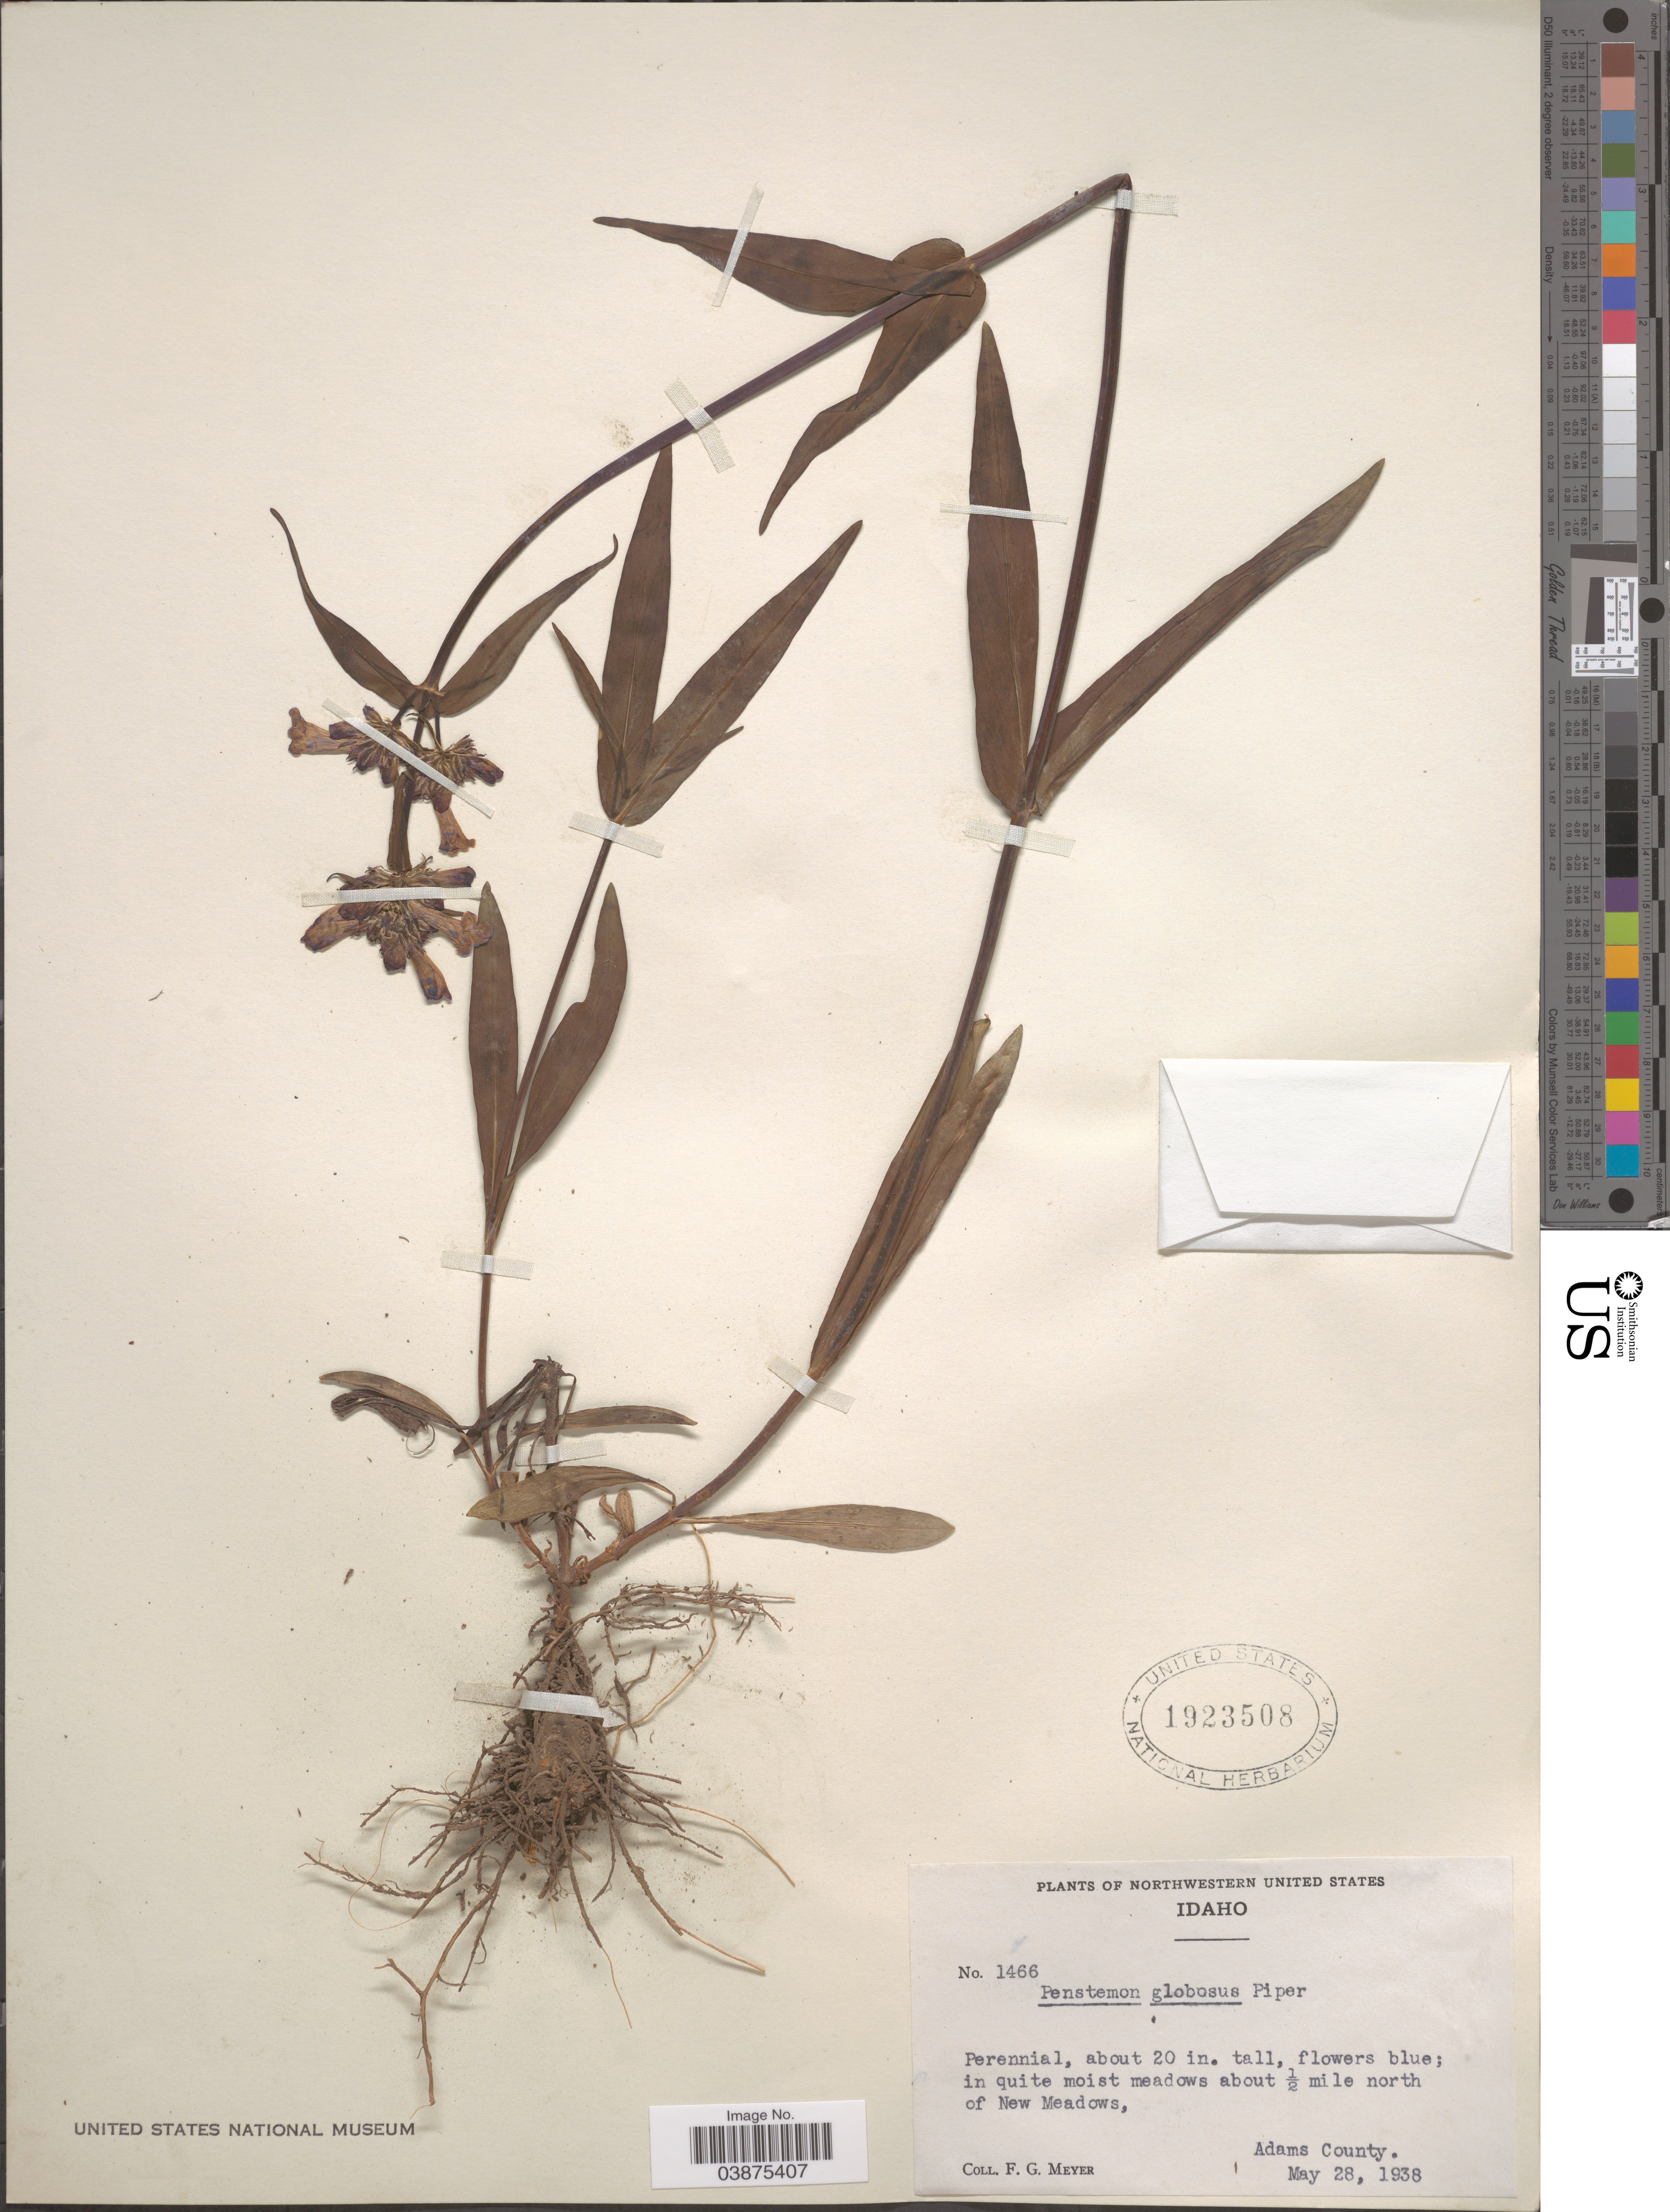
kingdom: Plantae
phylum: Tracheophyta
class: Magnoliopsida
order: Lamiales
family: Plantaginaceae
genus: Penstemon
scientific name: Penstemon globosus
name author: (Piper) Pennell & D.D. Keck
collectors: F. G. Meyer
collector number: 1466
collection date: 1938-05-28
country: United States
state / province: Idaho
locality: Northwestern United States. In quite moist meadows about ½ mile north of New Meadows, Adams County.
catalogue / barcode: US 1923508